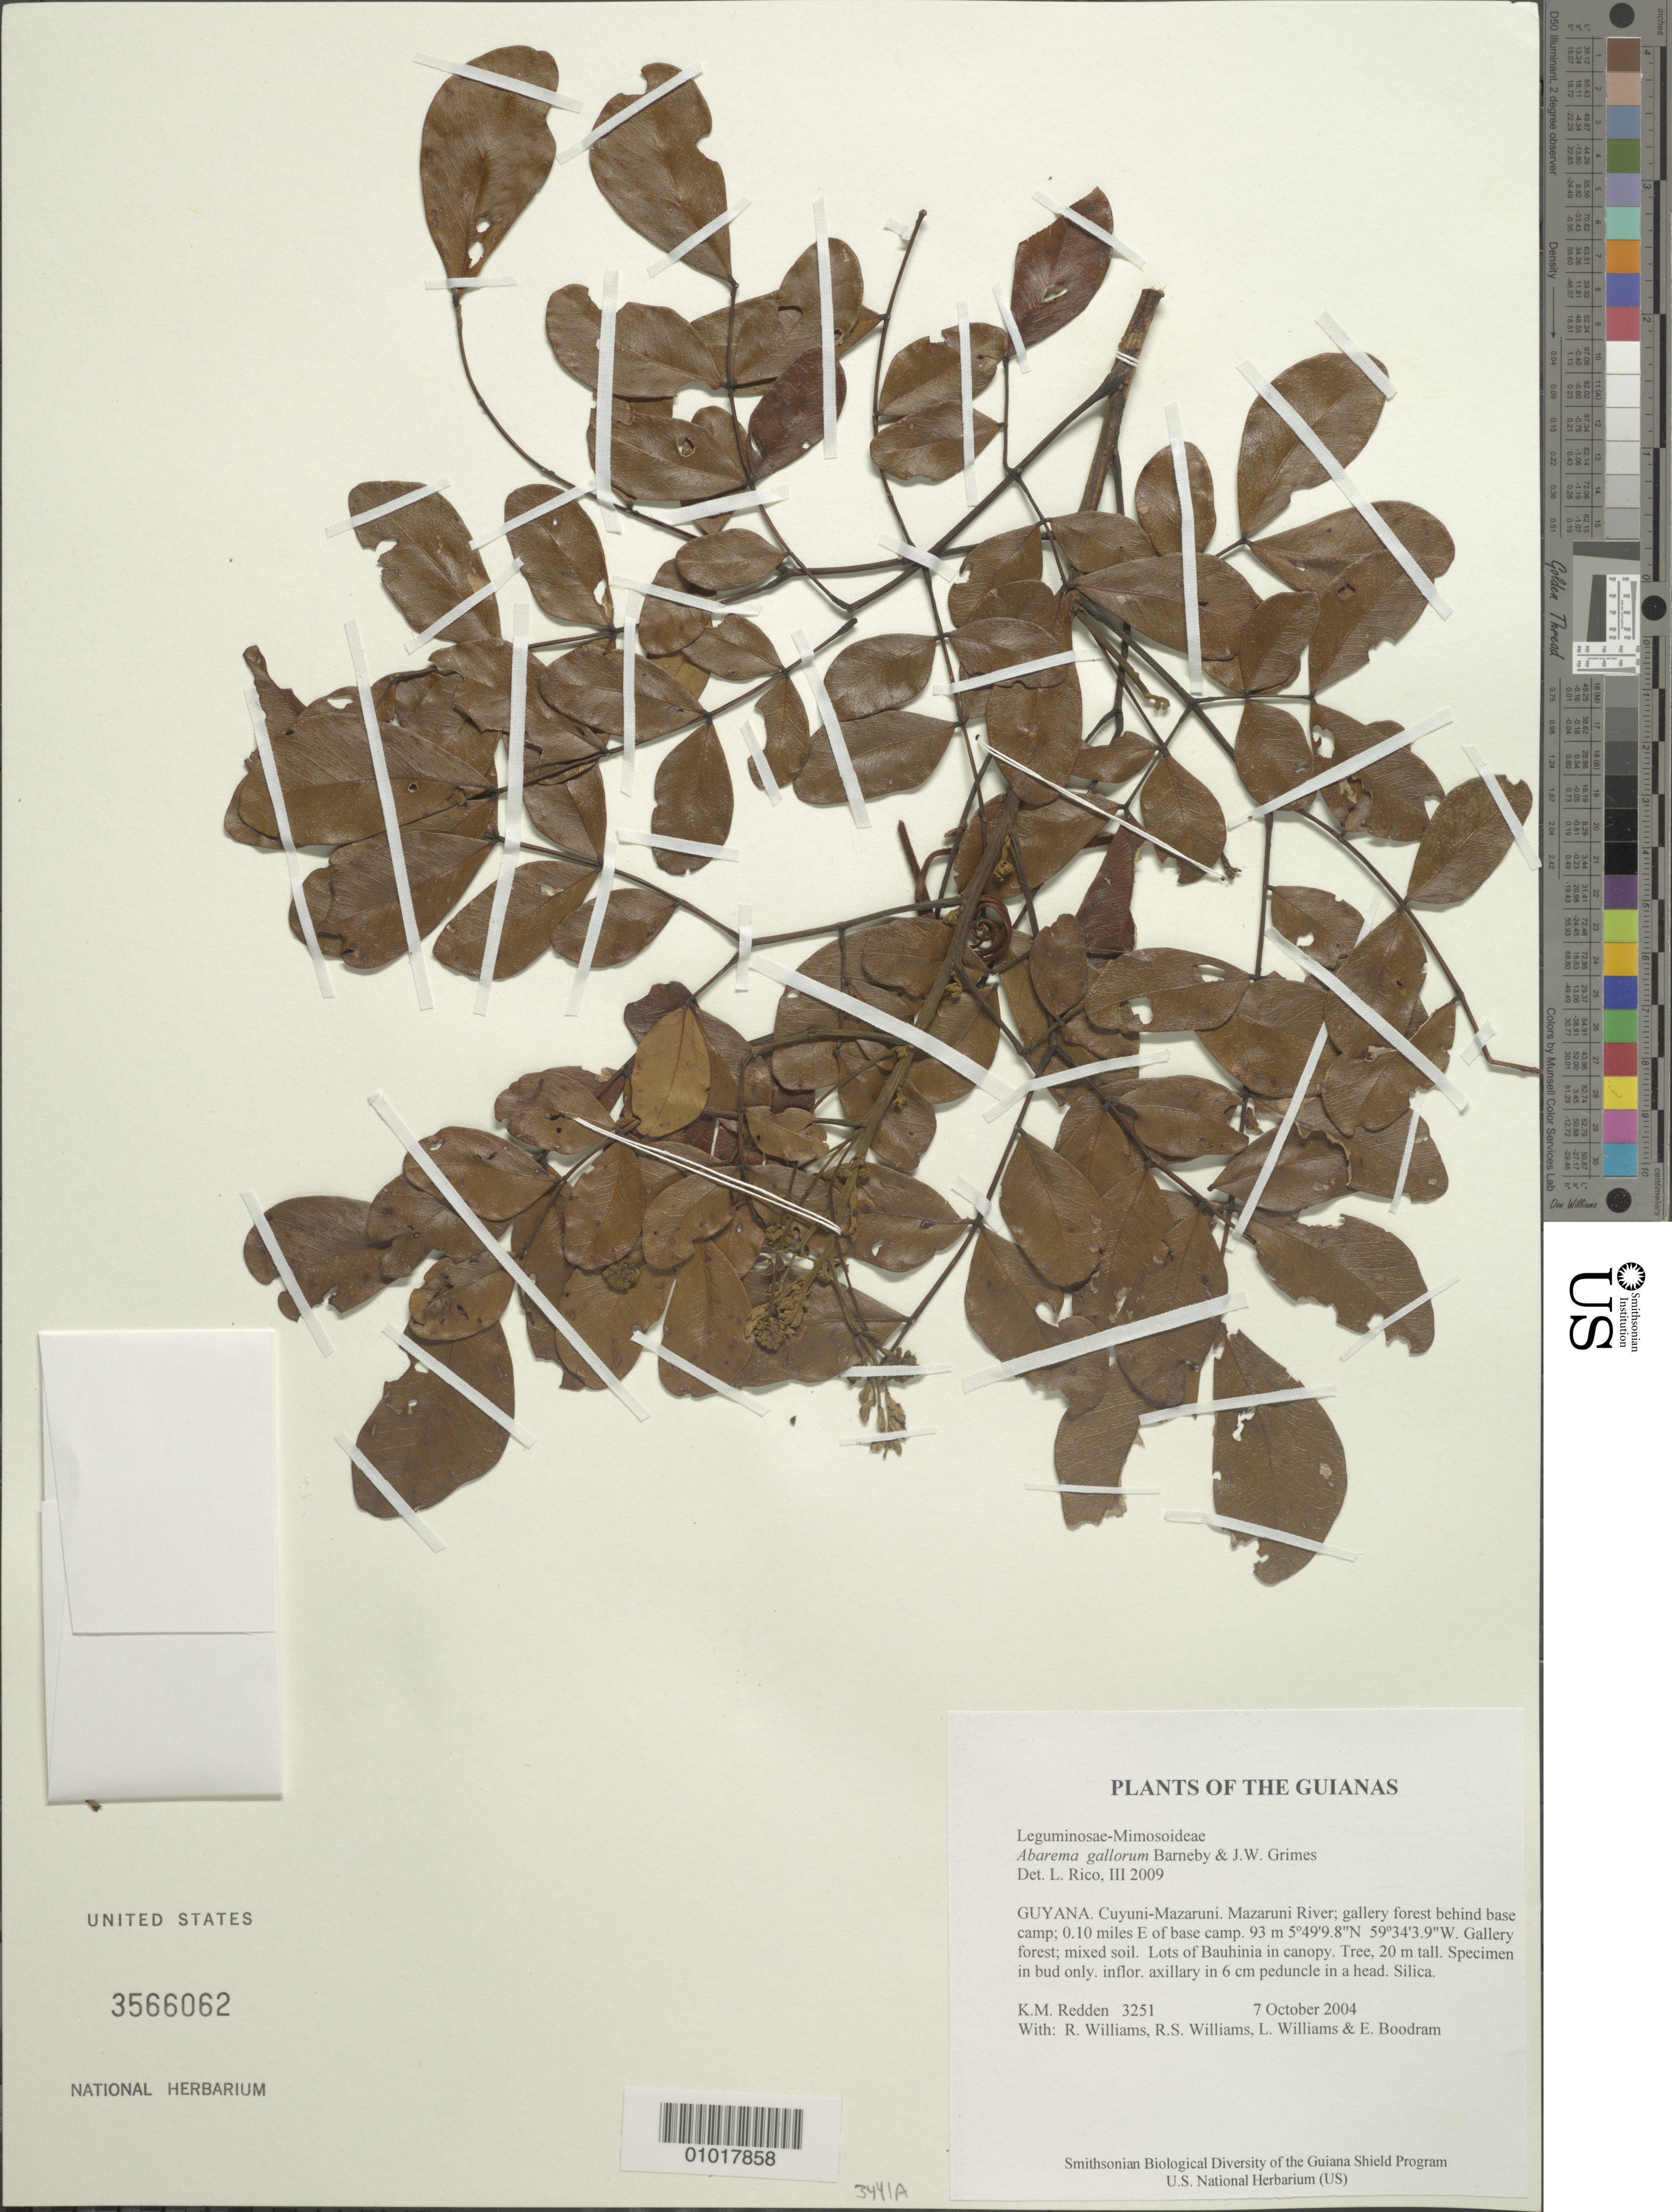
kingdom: Plantae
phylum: Tracheophyta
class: Magnoliopsida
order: Fabales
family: Fabaceae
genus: Abarema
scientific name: Abarema gallorum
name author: Barneby & J.W. Grimes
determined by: Rico Arce, María de Lourdes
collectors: K. M. Redden, R. Williams, R. S. Williams, L. Williams & E. Boodram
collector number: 3251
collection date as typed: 7 October 2004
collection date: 2004-10-07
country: Guyana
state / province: Cuyuni-Mazaruni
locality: Mazaruni River; gallery forest behind base camp; 0.10 miles E of base camp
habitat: Gallery forest; mixed soil. Lots of Bauhinia in canopy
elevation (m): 93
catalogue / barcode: US 3566062